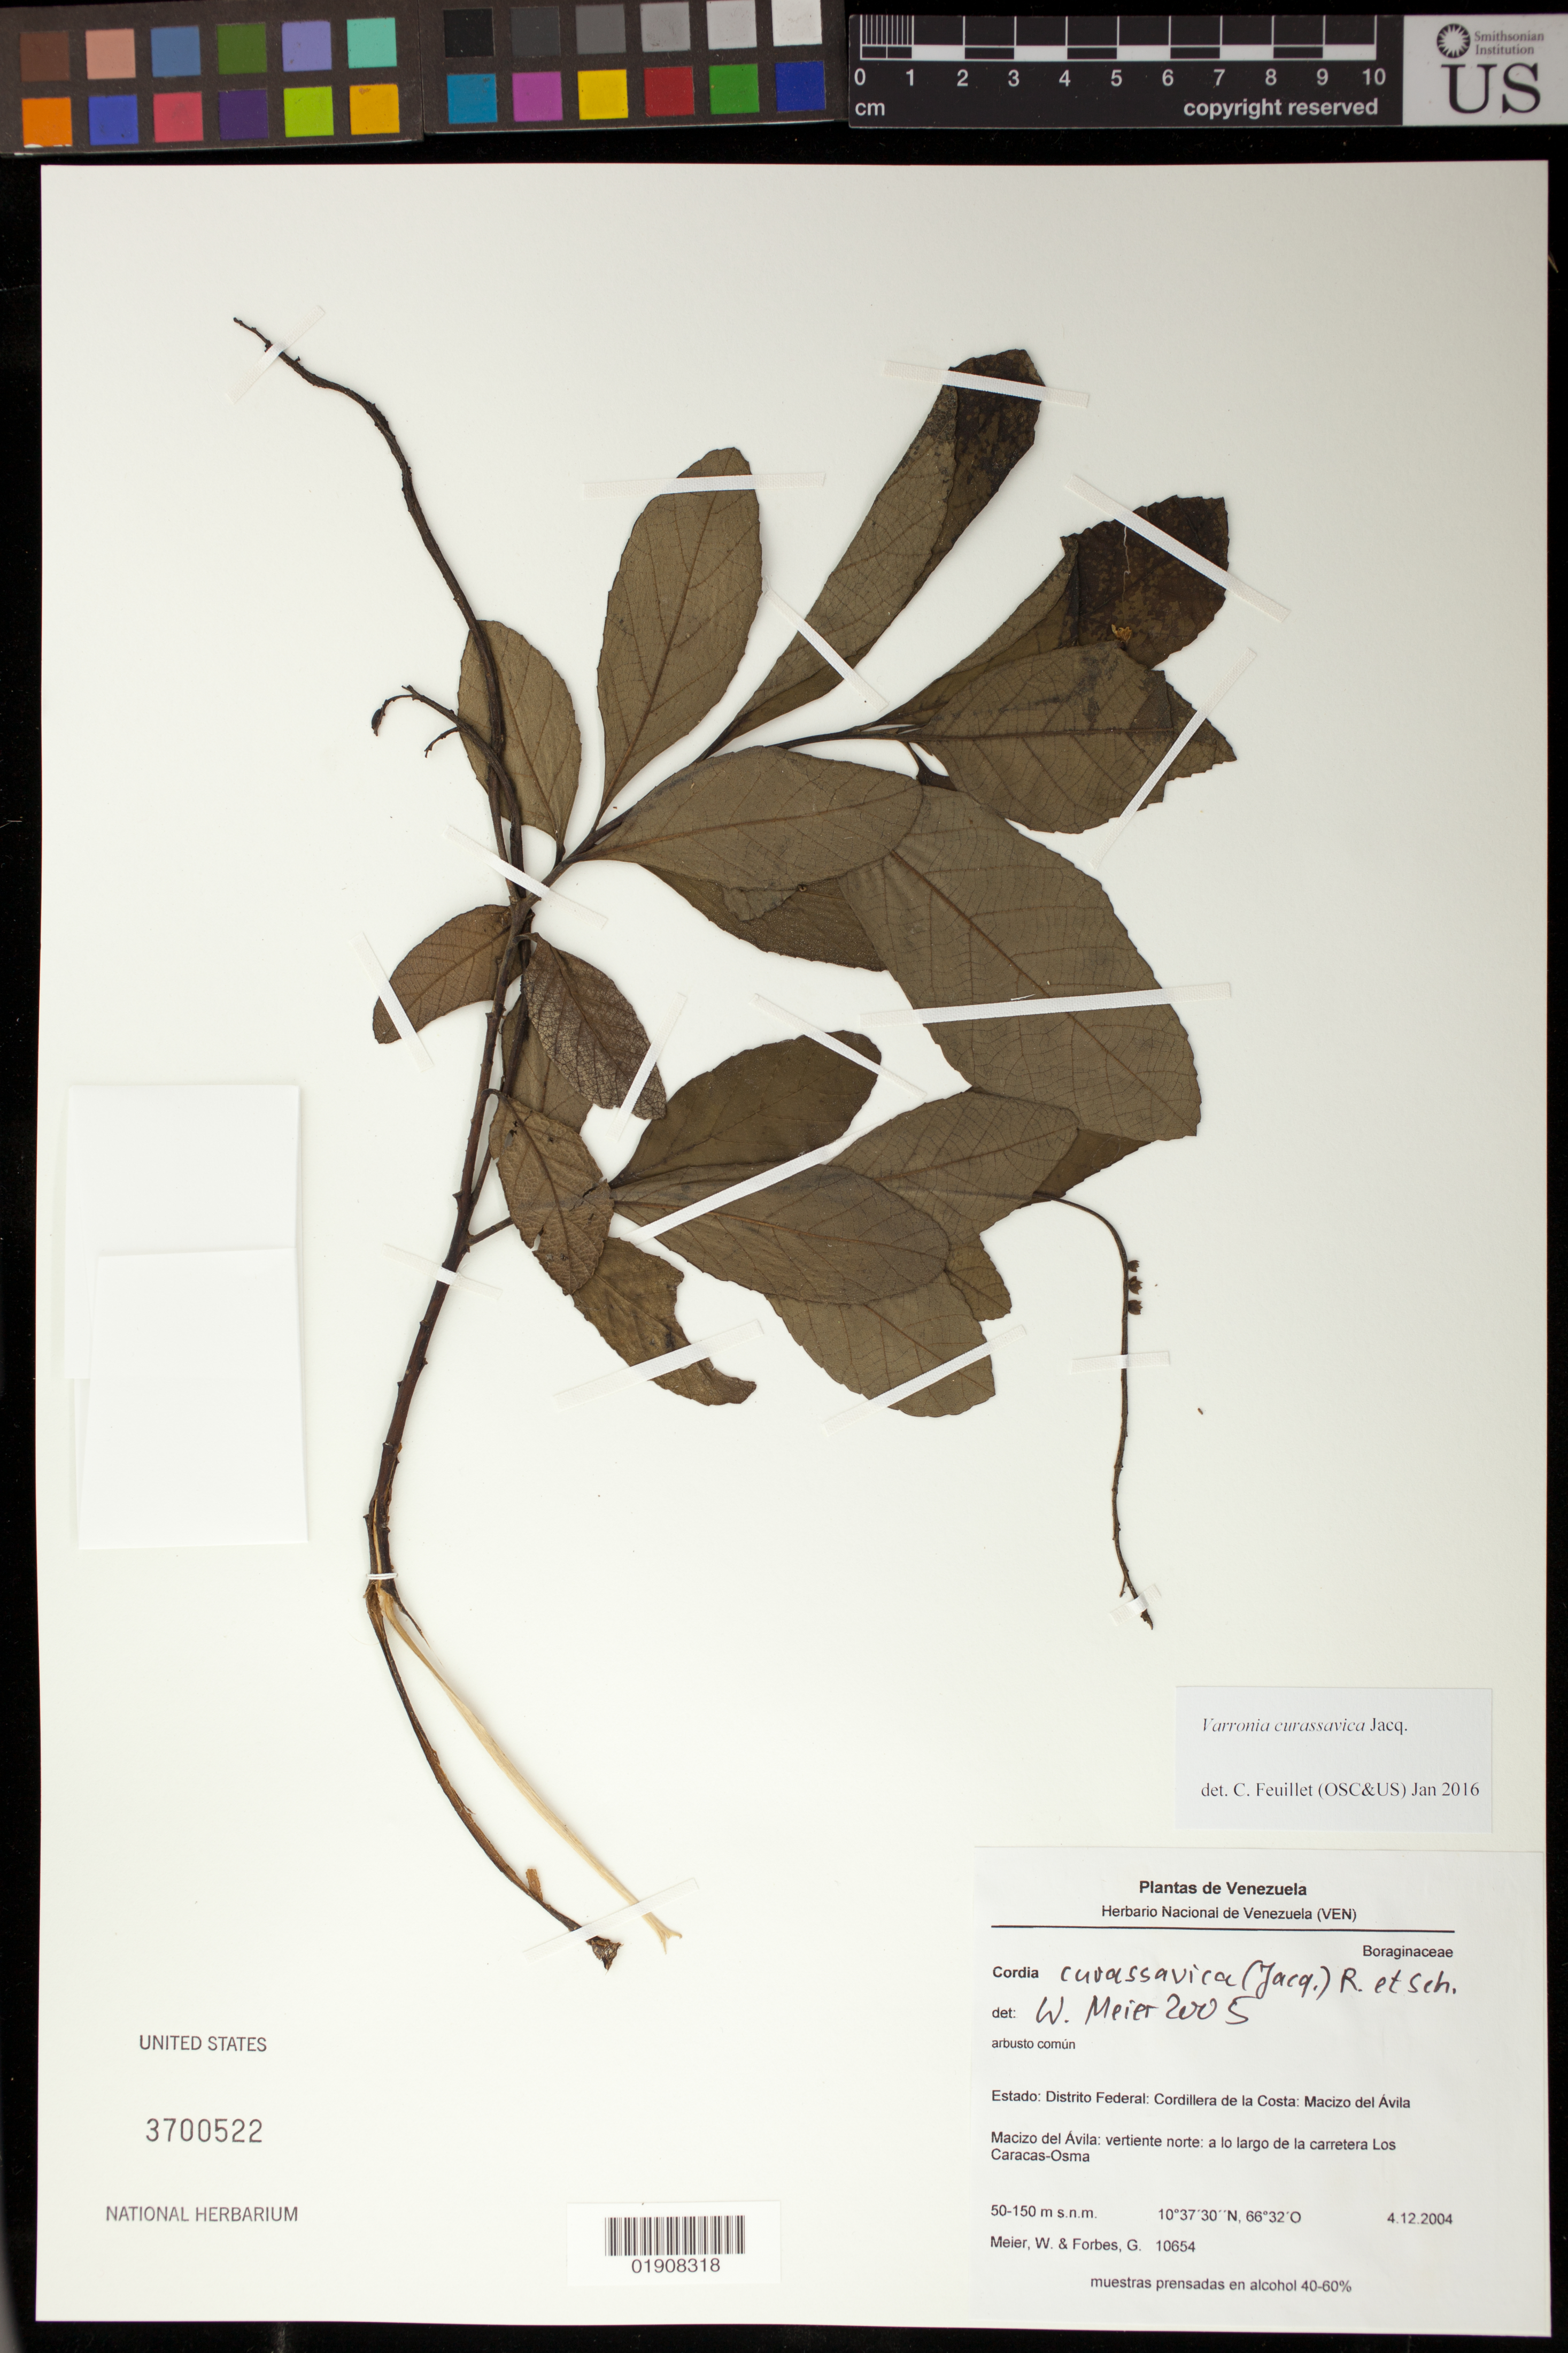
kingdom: Plantae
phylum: Tracheophyta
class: Magnoliopsida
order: Boraginales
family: Cordiaceae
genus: Varronia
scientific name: Varronia curassavica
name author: Jacq.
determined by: Feuillet, C.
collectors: W. Meier & G. Forbes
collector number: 10654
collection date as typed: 4.12.2004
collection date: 2004-12-04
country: Venezuela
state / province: Distrito Federal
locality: Cordillera de la Costa: Macizo del Avila, Macizo del Avila: vertiente norte: a lo largo de la carretera Los Caracas-Osma.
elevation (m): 50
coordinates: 10 37 30 N, 66 32 O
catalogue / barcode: US 3700522